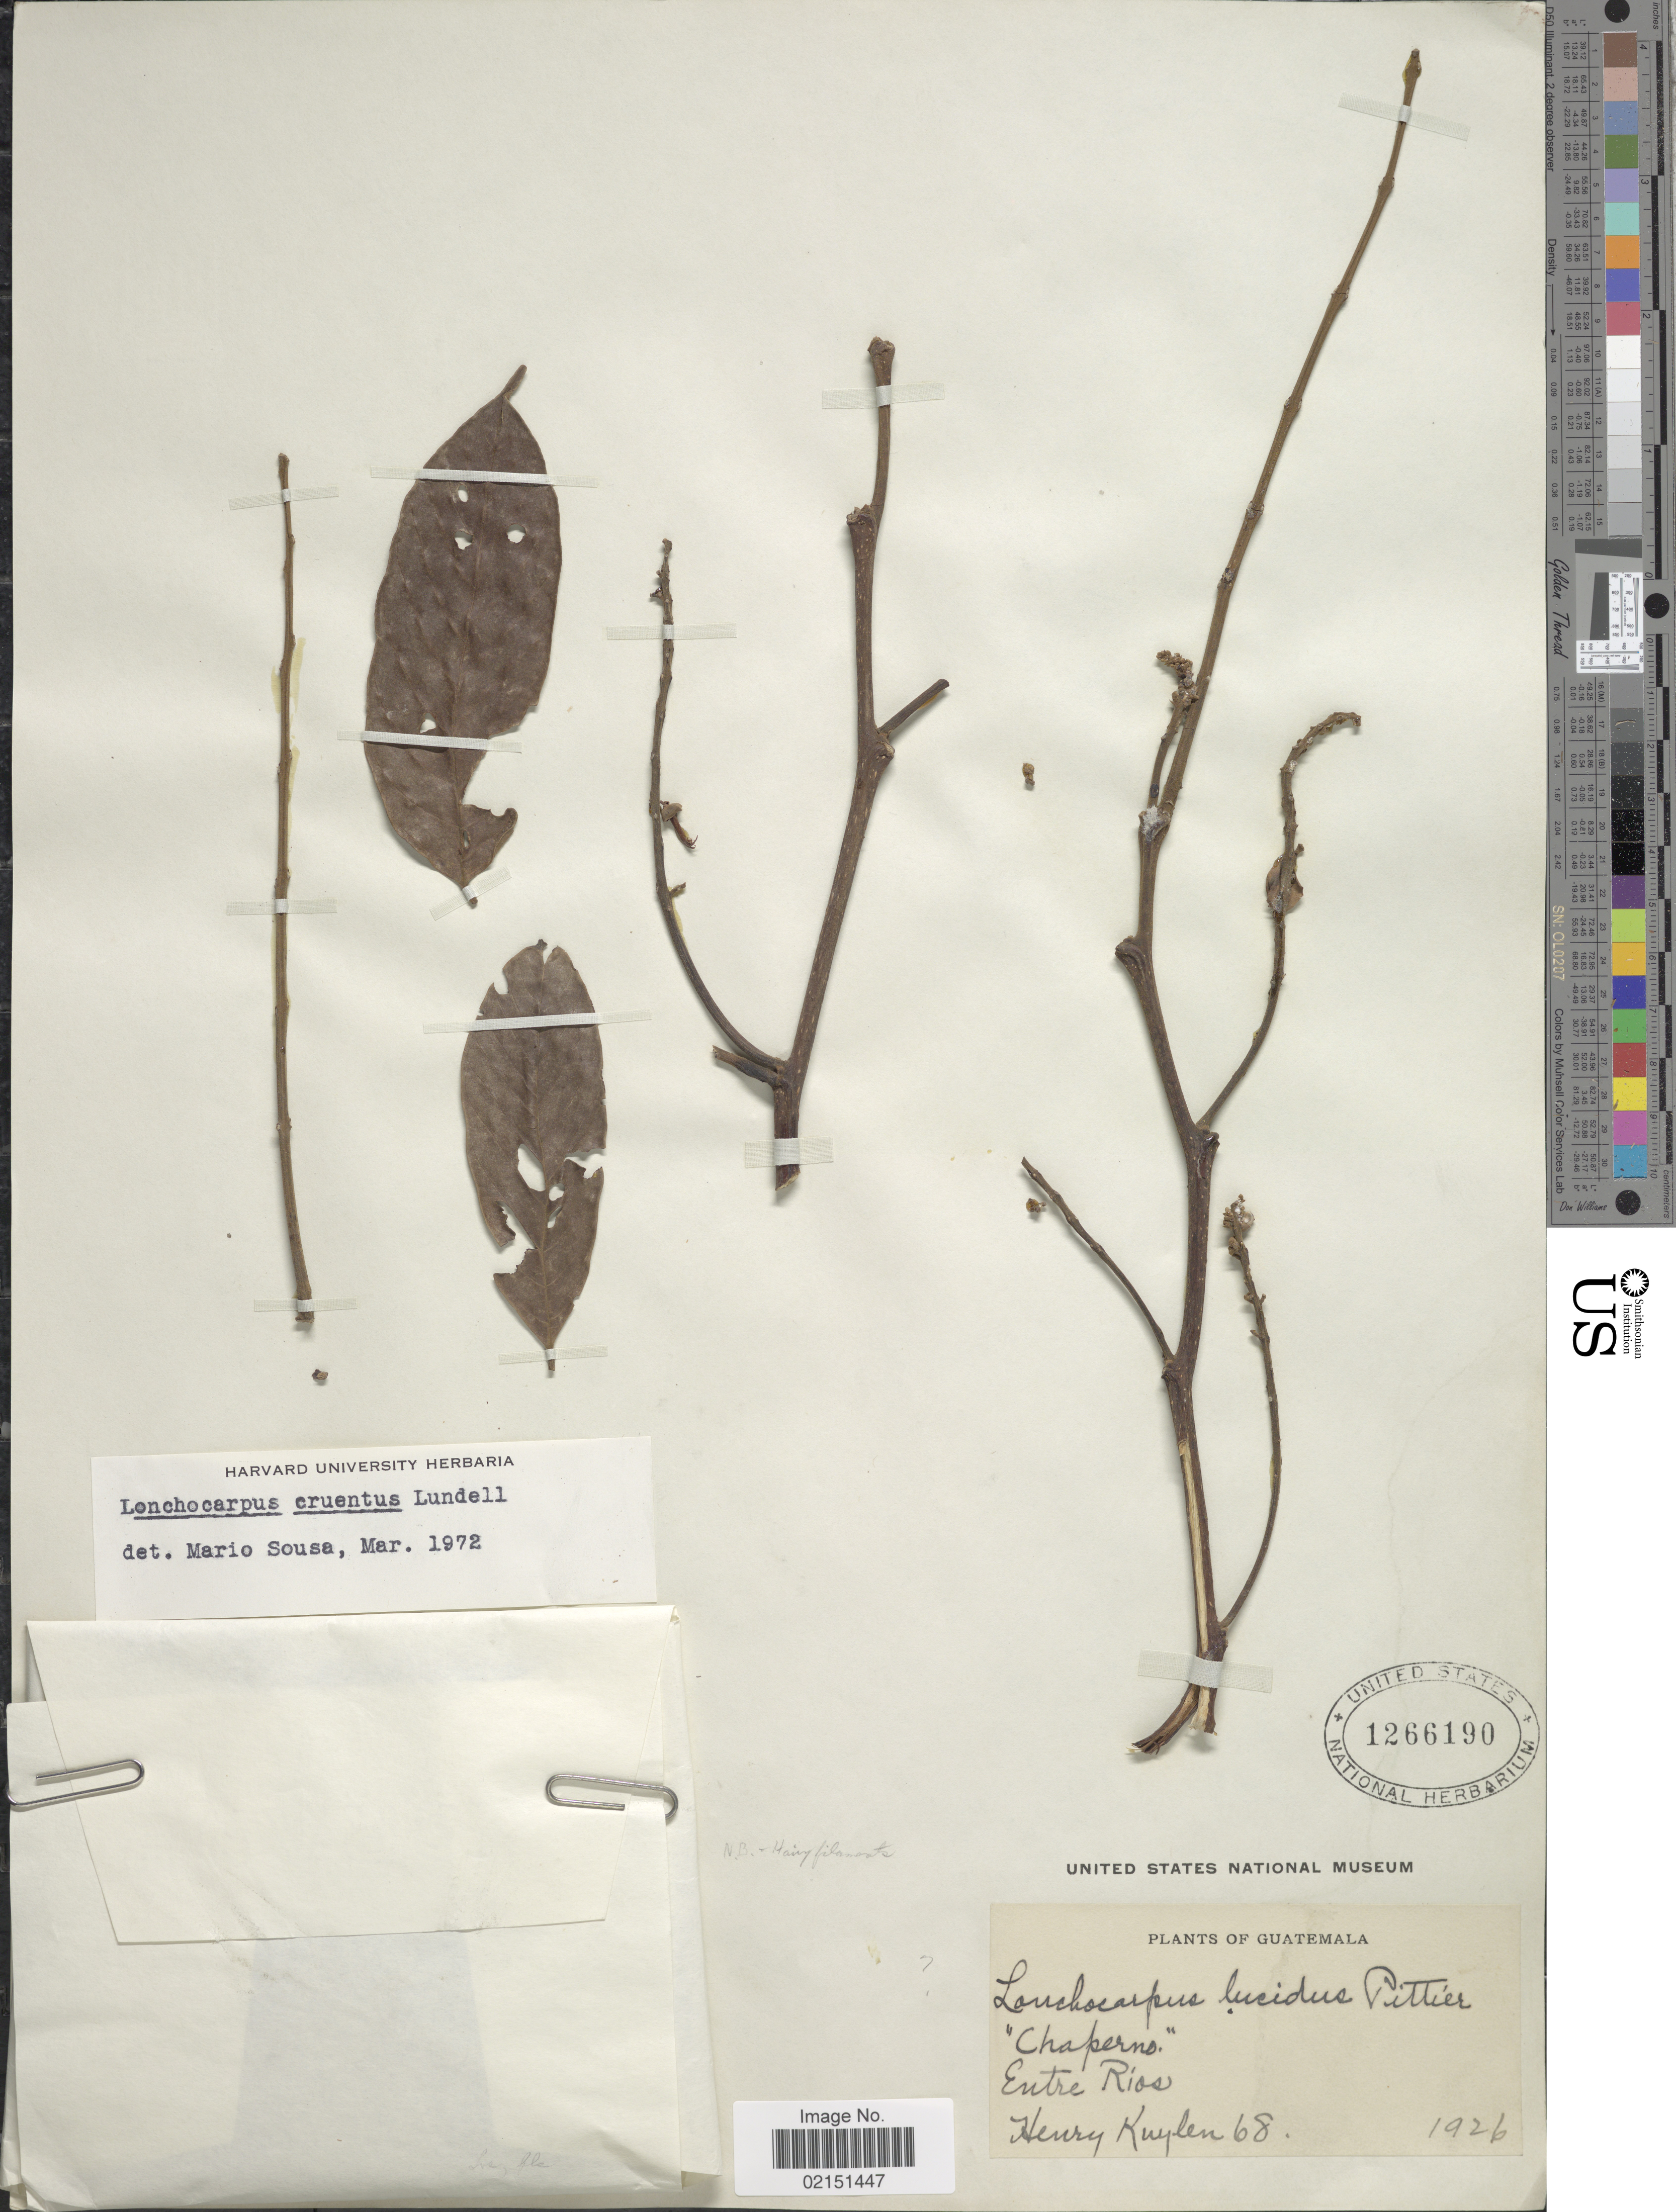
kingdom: Plantae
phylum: Tracheophyta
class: Magnoliopsida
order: Fabales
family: Fabaceae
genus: Lonchocarpus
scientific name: Lonchocarpus cruentus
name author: Lundell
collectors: H. Kuylen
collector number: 68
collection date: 1926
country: Argentina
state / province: Entre Rios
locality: Chaperno, Entre Rios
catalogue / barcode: US 1266190